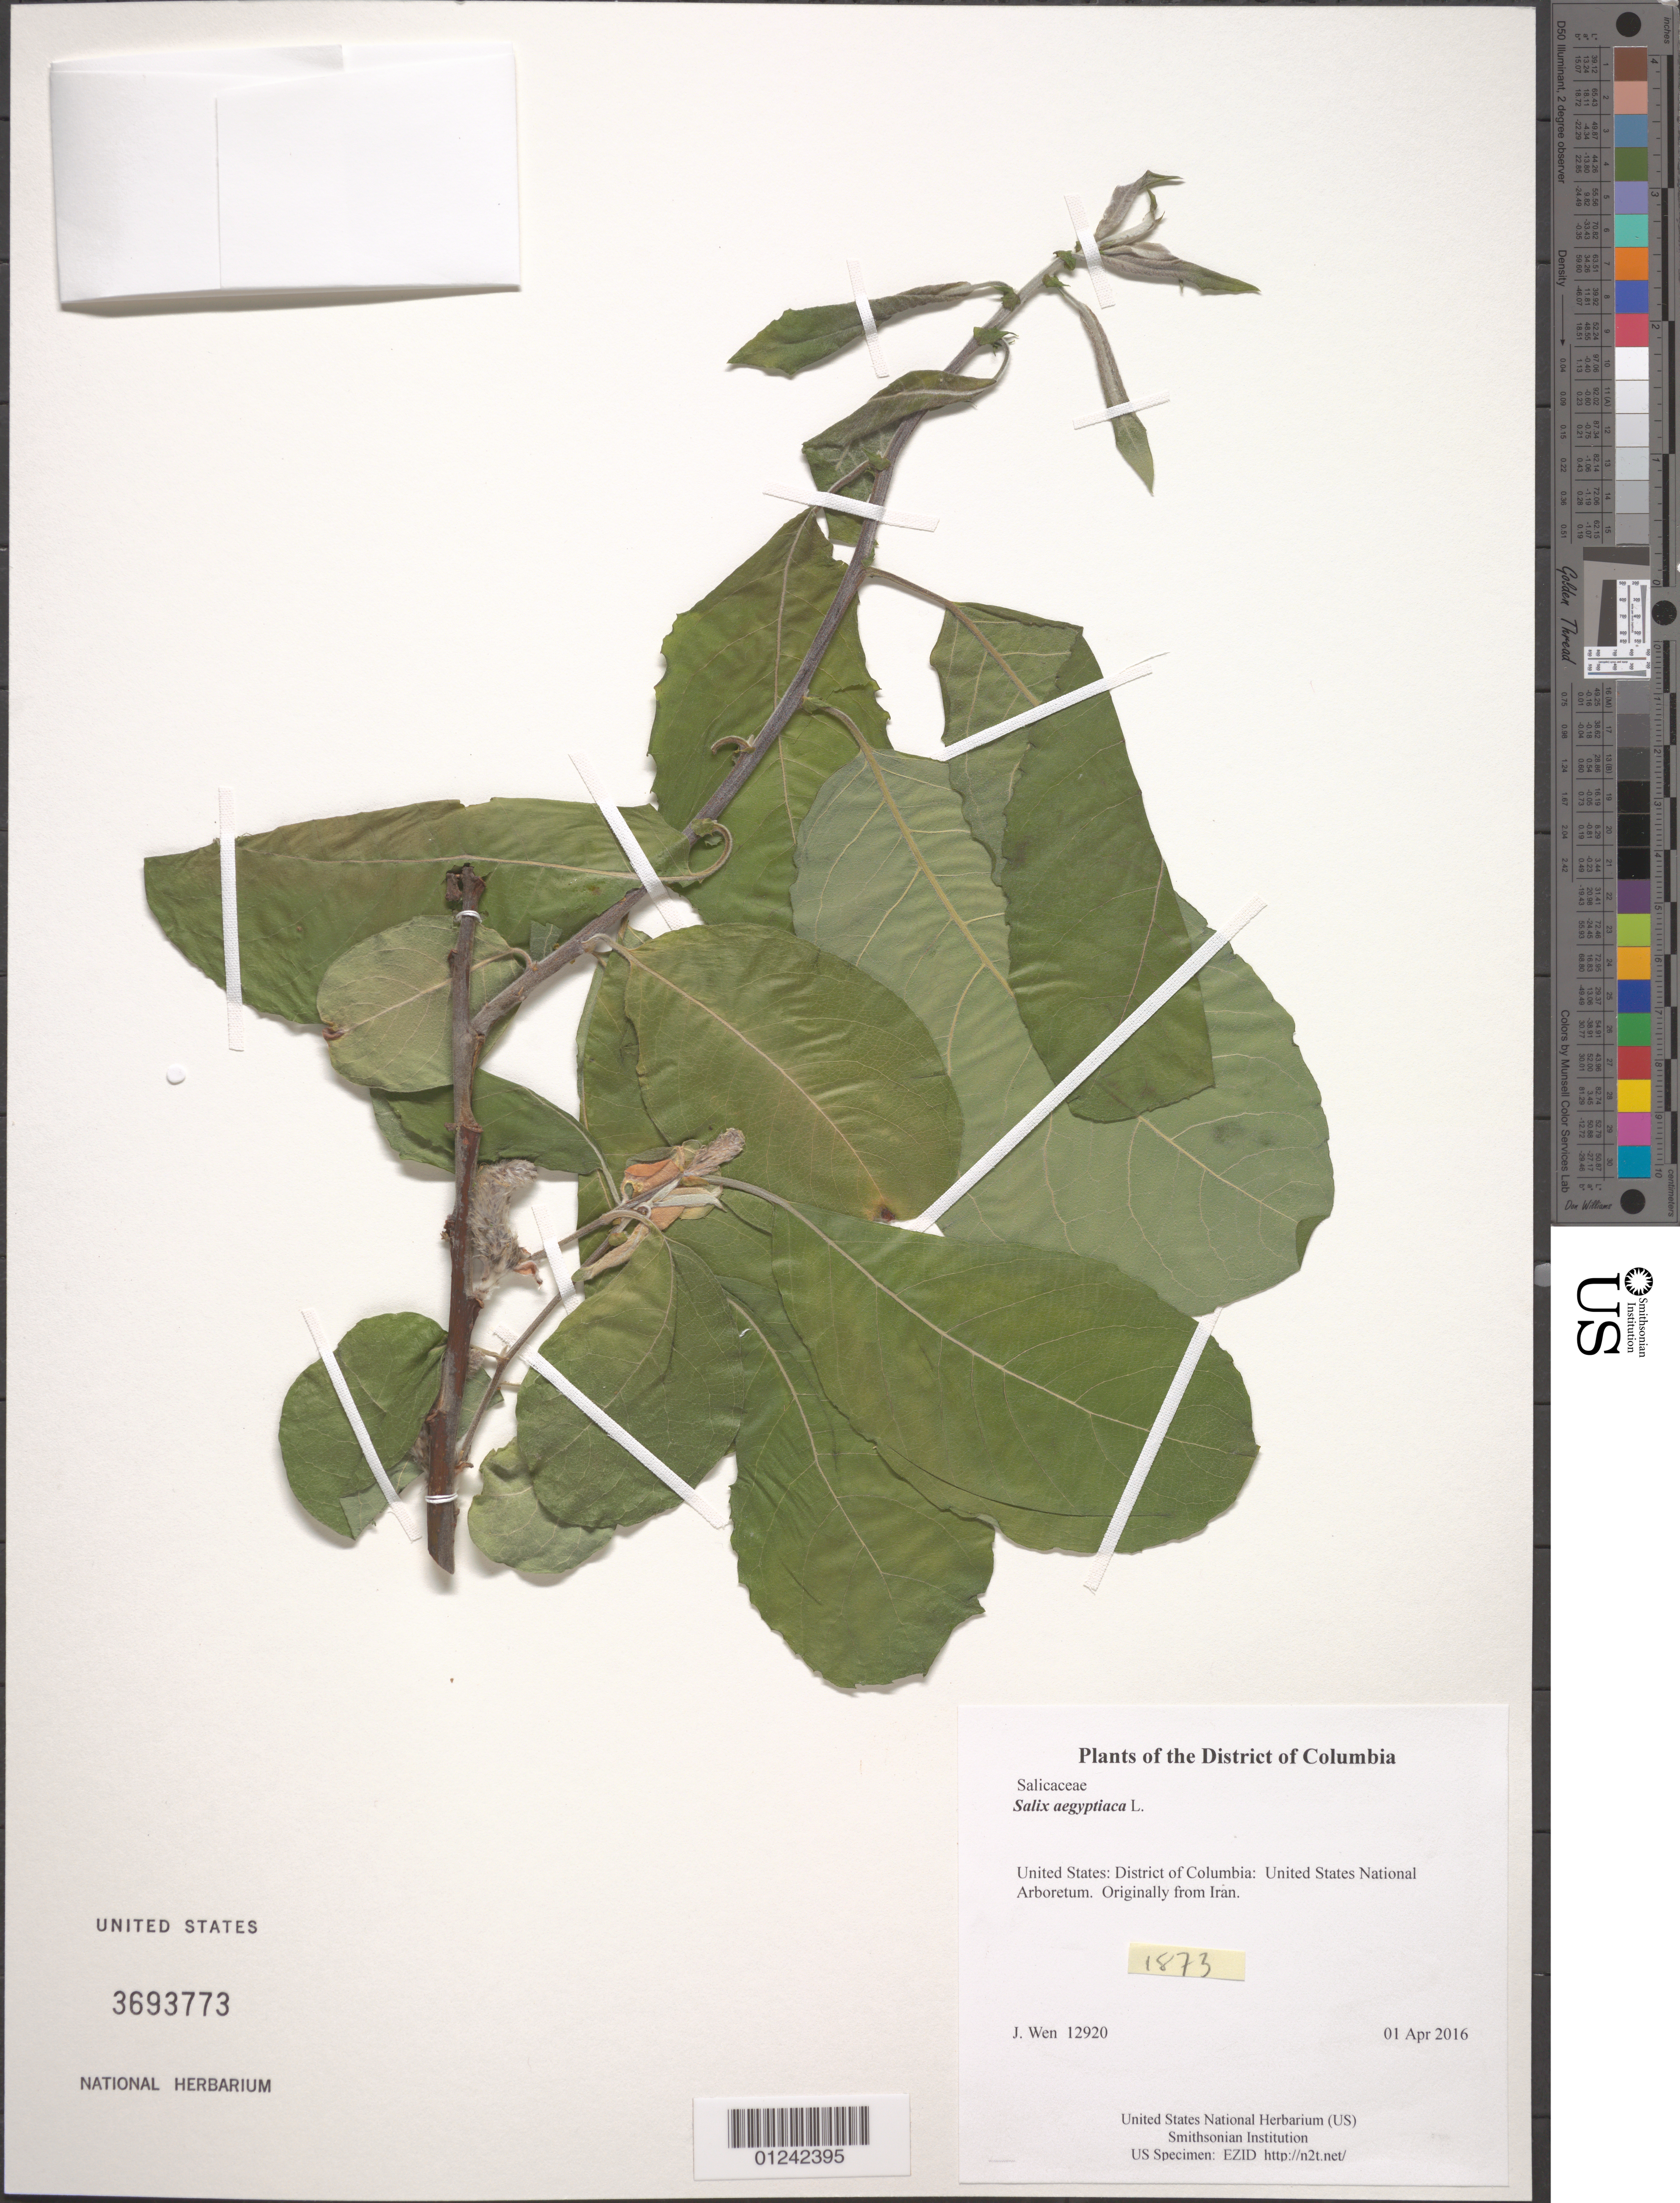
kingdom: Plantae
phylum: Tracheophyta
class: Magnoliopsida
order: Malpighiales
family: Salicaceae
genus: Salix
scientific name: Salix aegyptiaca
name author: L.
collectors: J. Wen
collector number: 12920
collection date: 2016-04-01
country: United States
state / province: District of Columbia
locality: United States National Arboretum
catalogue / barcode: US 3693773